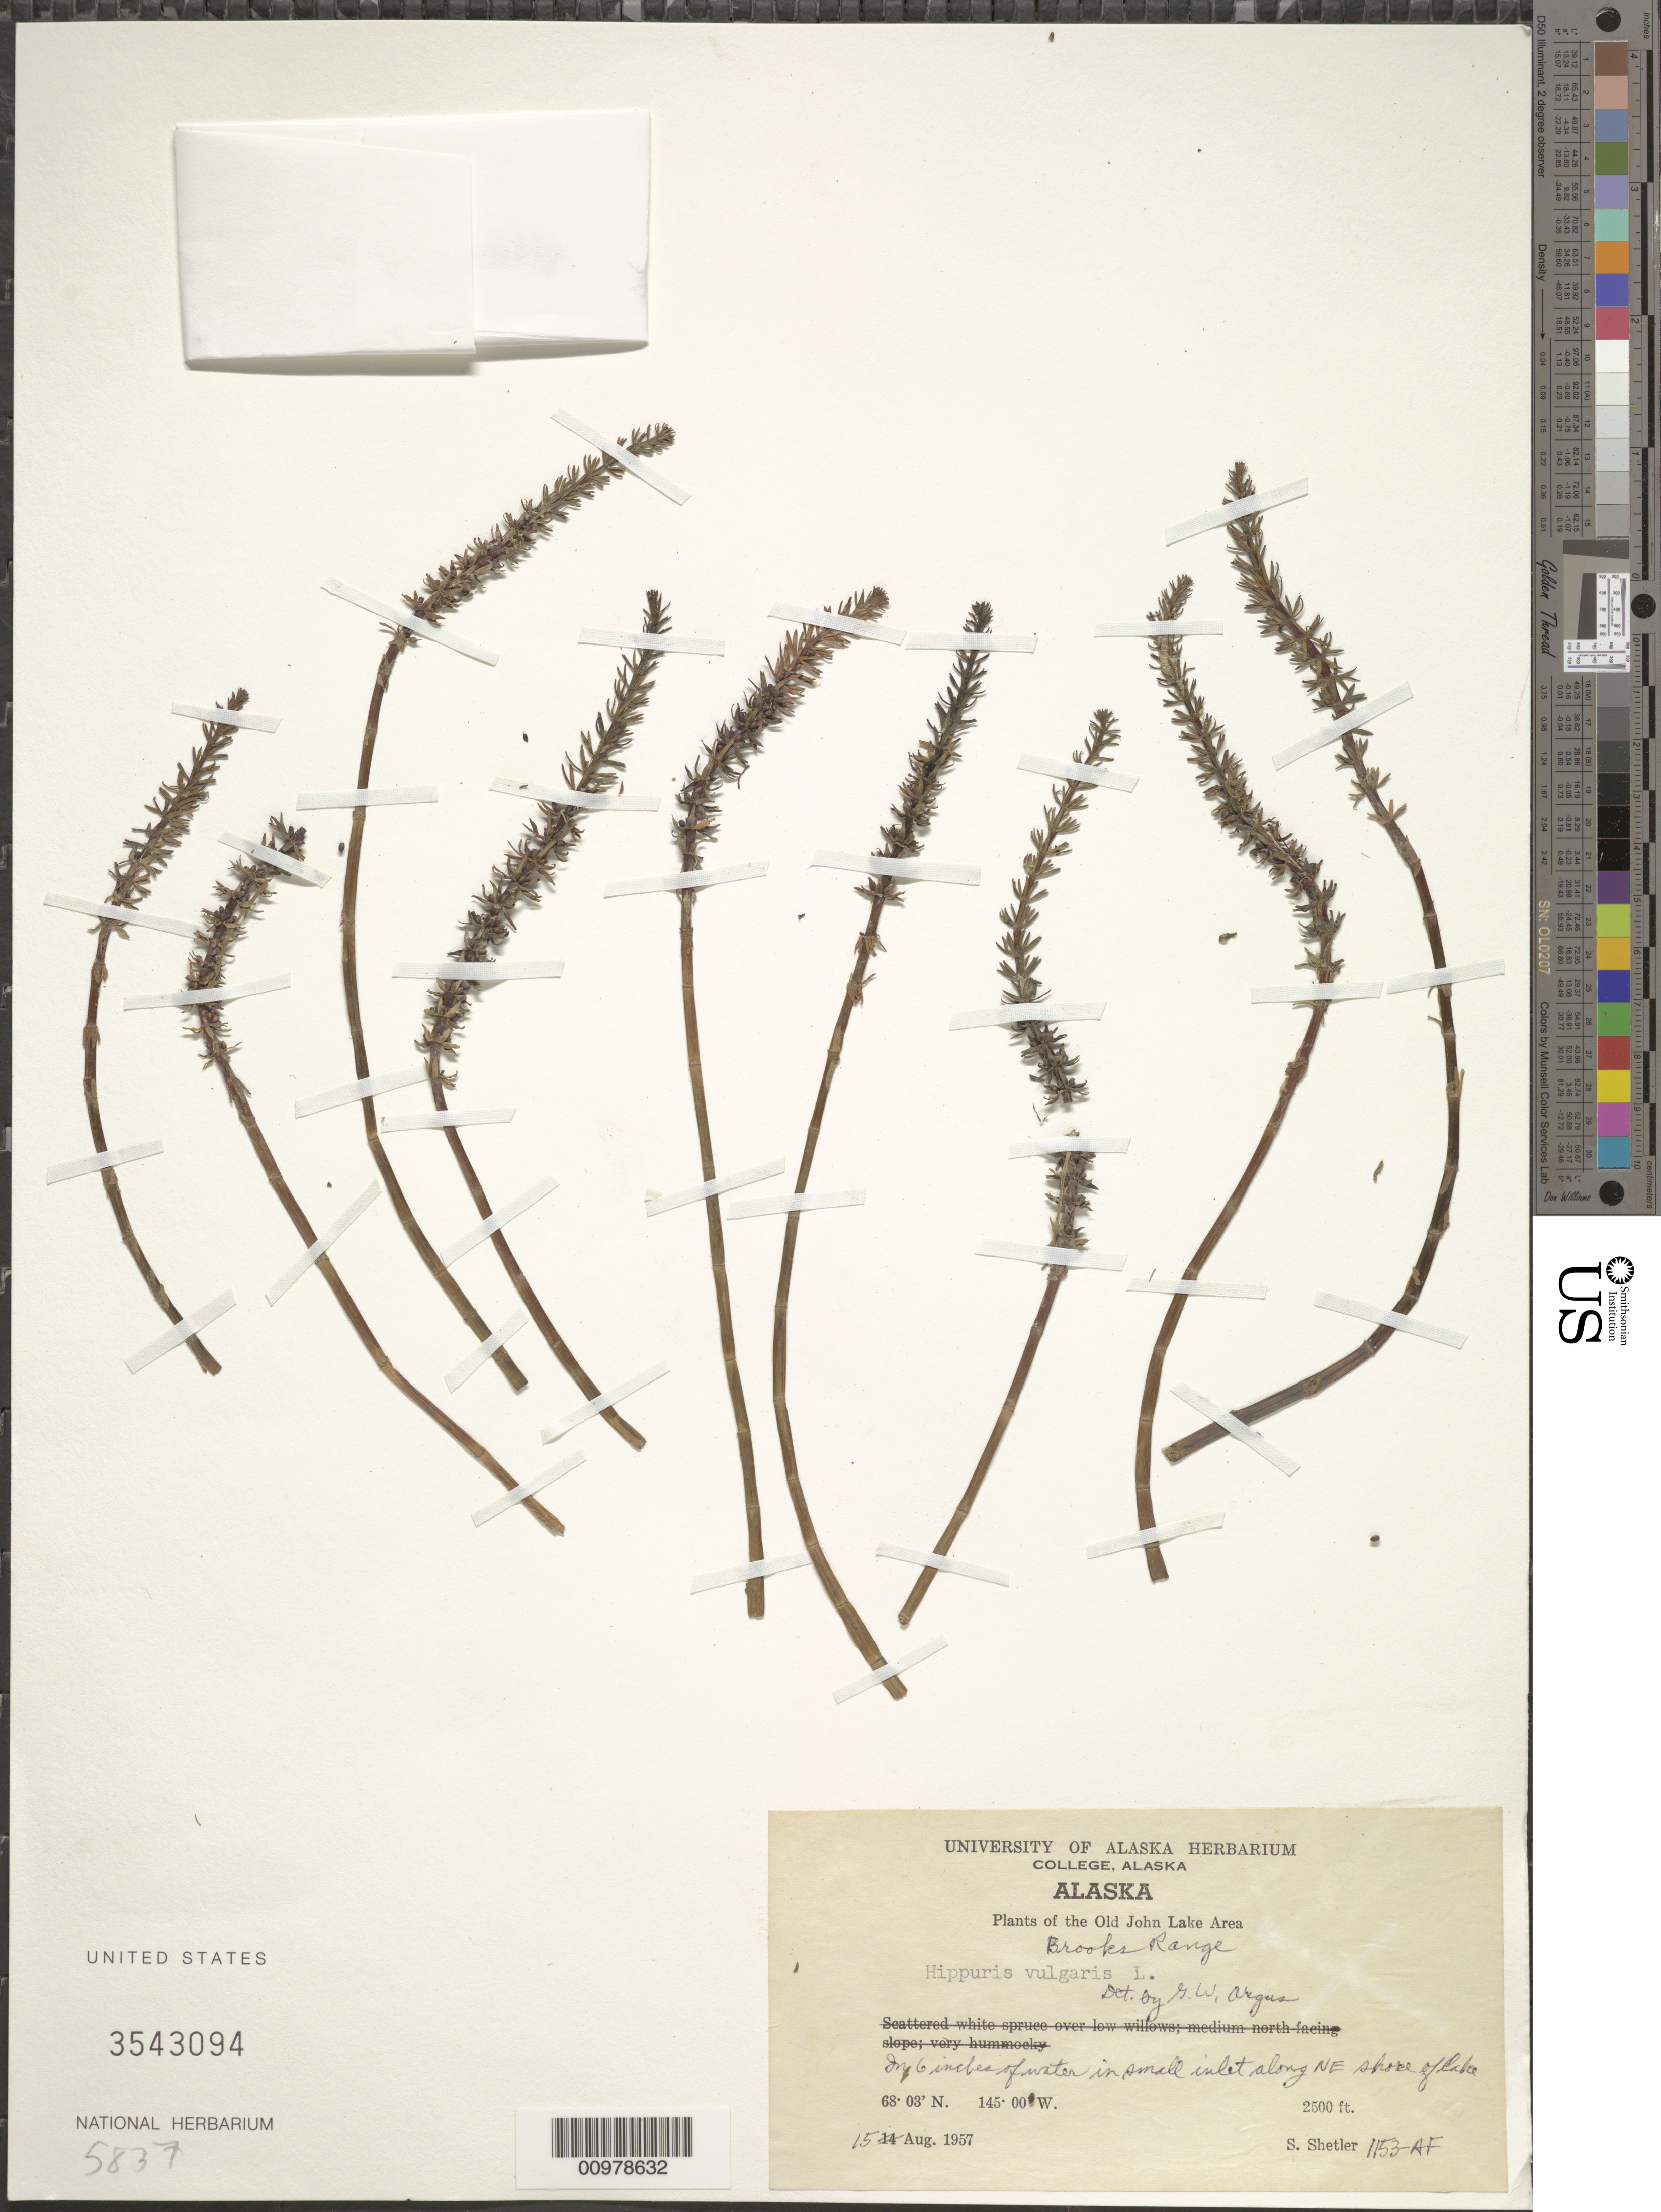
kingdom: Plantae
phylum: Tracheophyta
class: Magnoliopsida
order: Lamiales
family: Plantaginaceae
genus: Hippuris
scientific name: Hippuris vulgaris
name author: L.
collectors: S. Shetler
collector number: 1153-AF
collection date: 1957-08-15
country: United States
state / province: Alaska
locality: Old John Lake Area. Brooks Range. In 6 inches of water in small inlet along NE shore of lake.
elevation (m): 762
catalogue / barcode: US 3543094